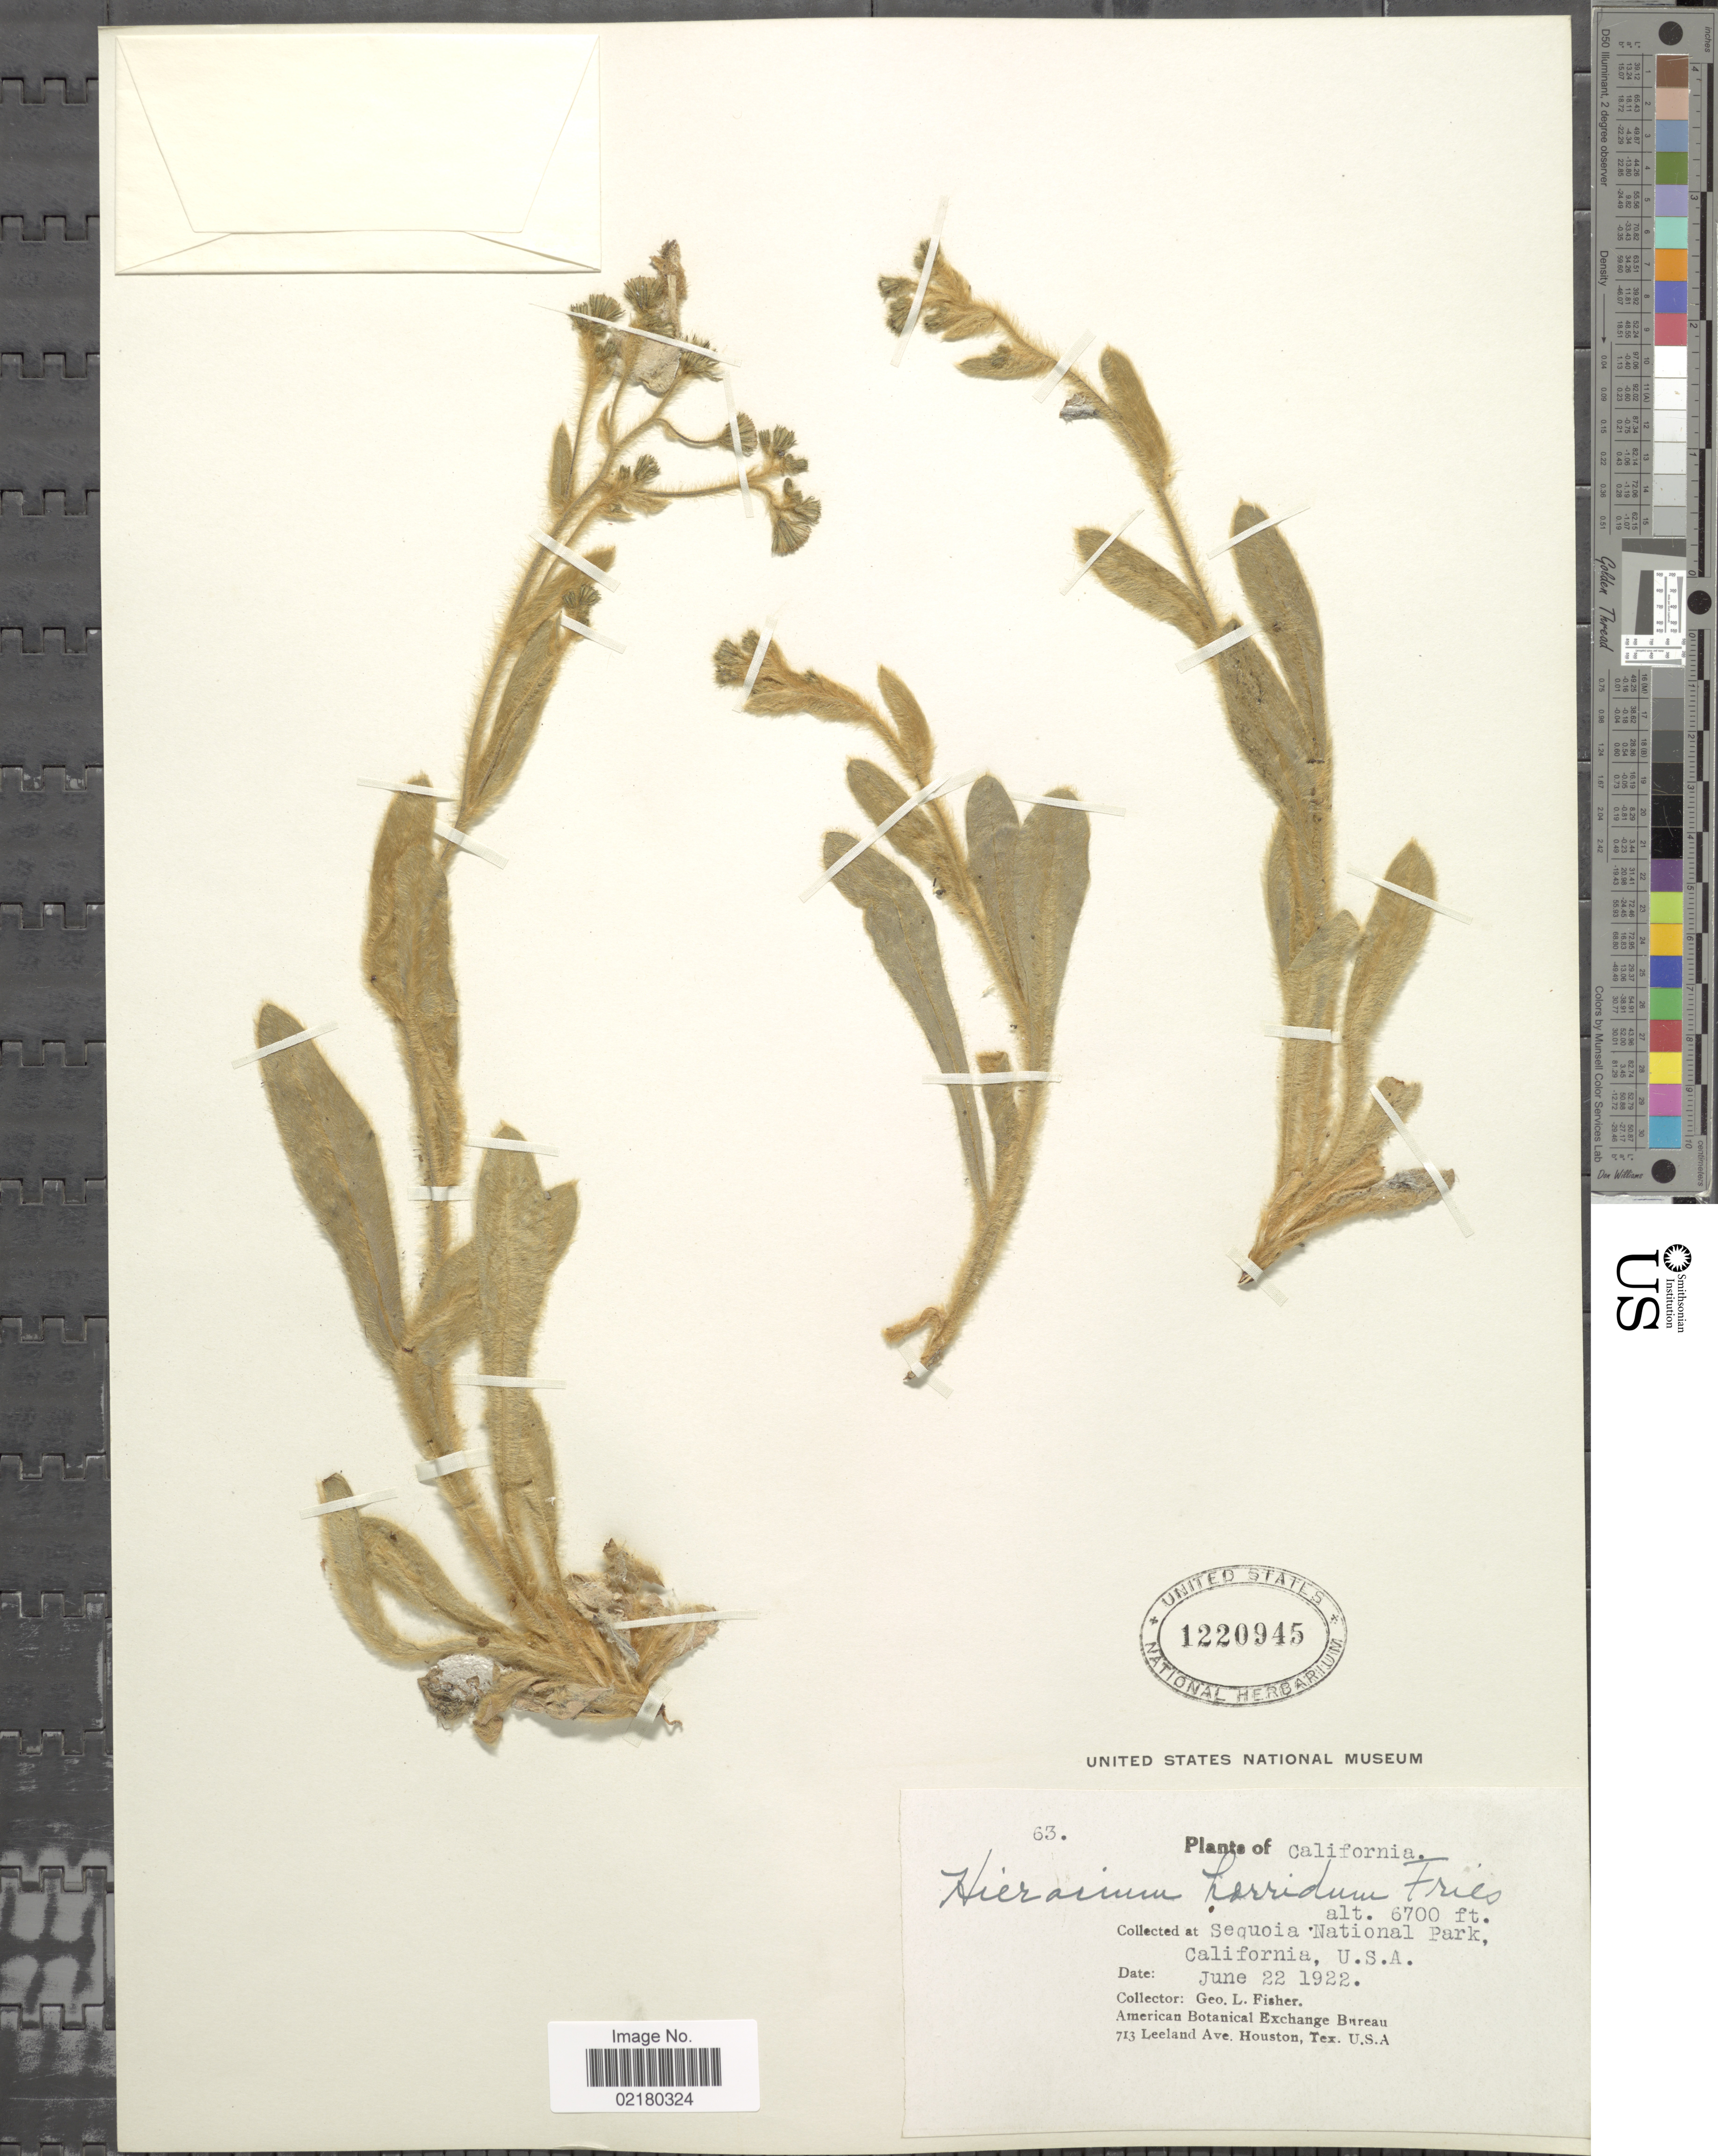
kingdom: Plantae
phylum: Tracheophyta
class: Magnoliopsida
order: Asterales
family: Asteraceae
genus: Hieracium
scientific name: Hieracium horridum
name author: Fr.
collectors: G. L. Fisher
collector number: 63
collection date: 1922-06-22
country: United States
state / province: California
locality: Sequoia National Park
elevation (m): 2042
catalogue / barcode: US 1220945